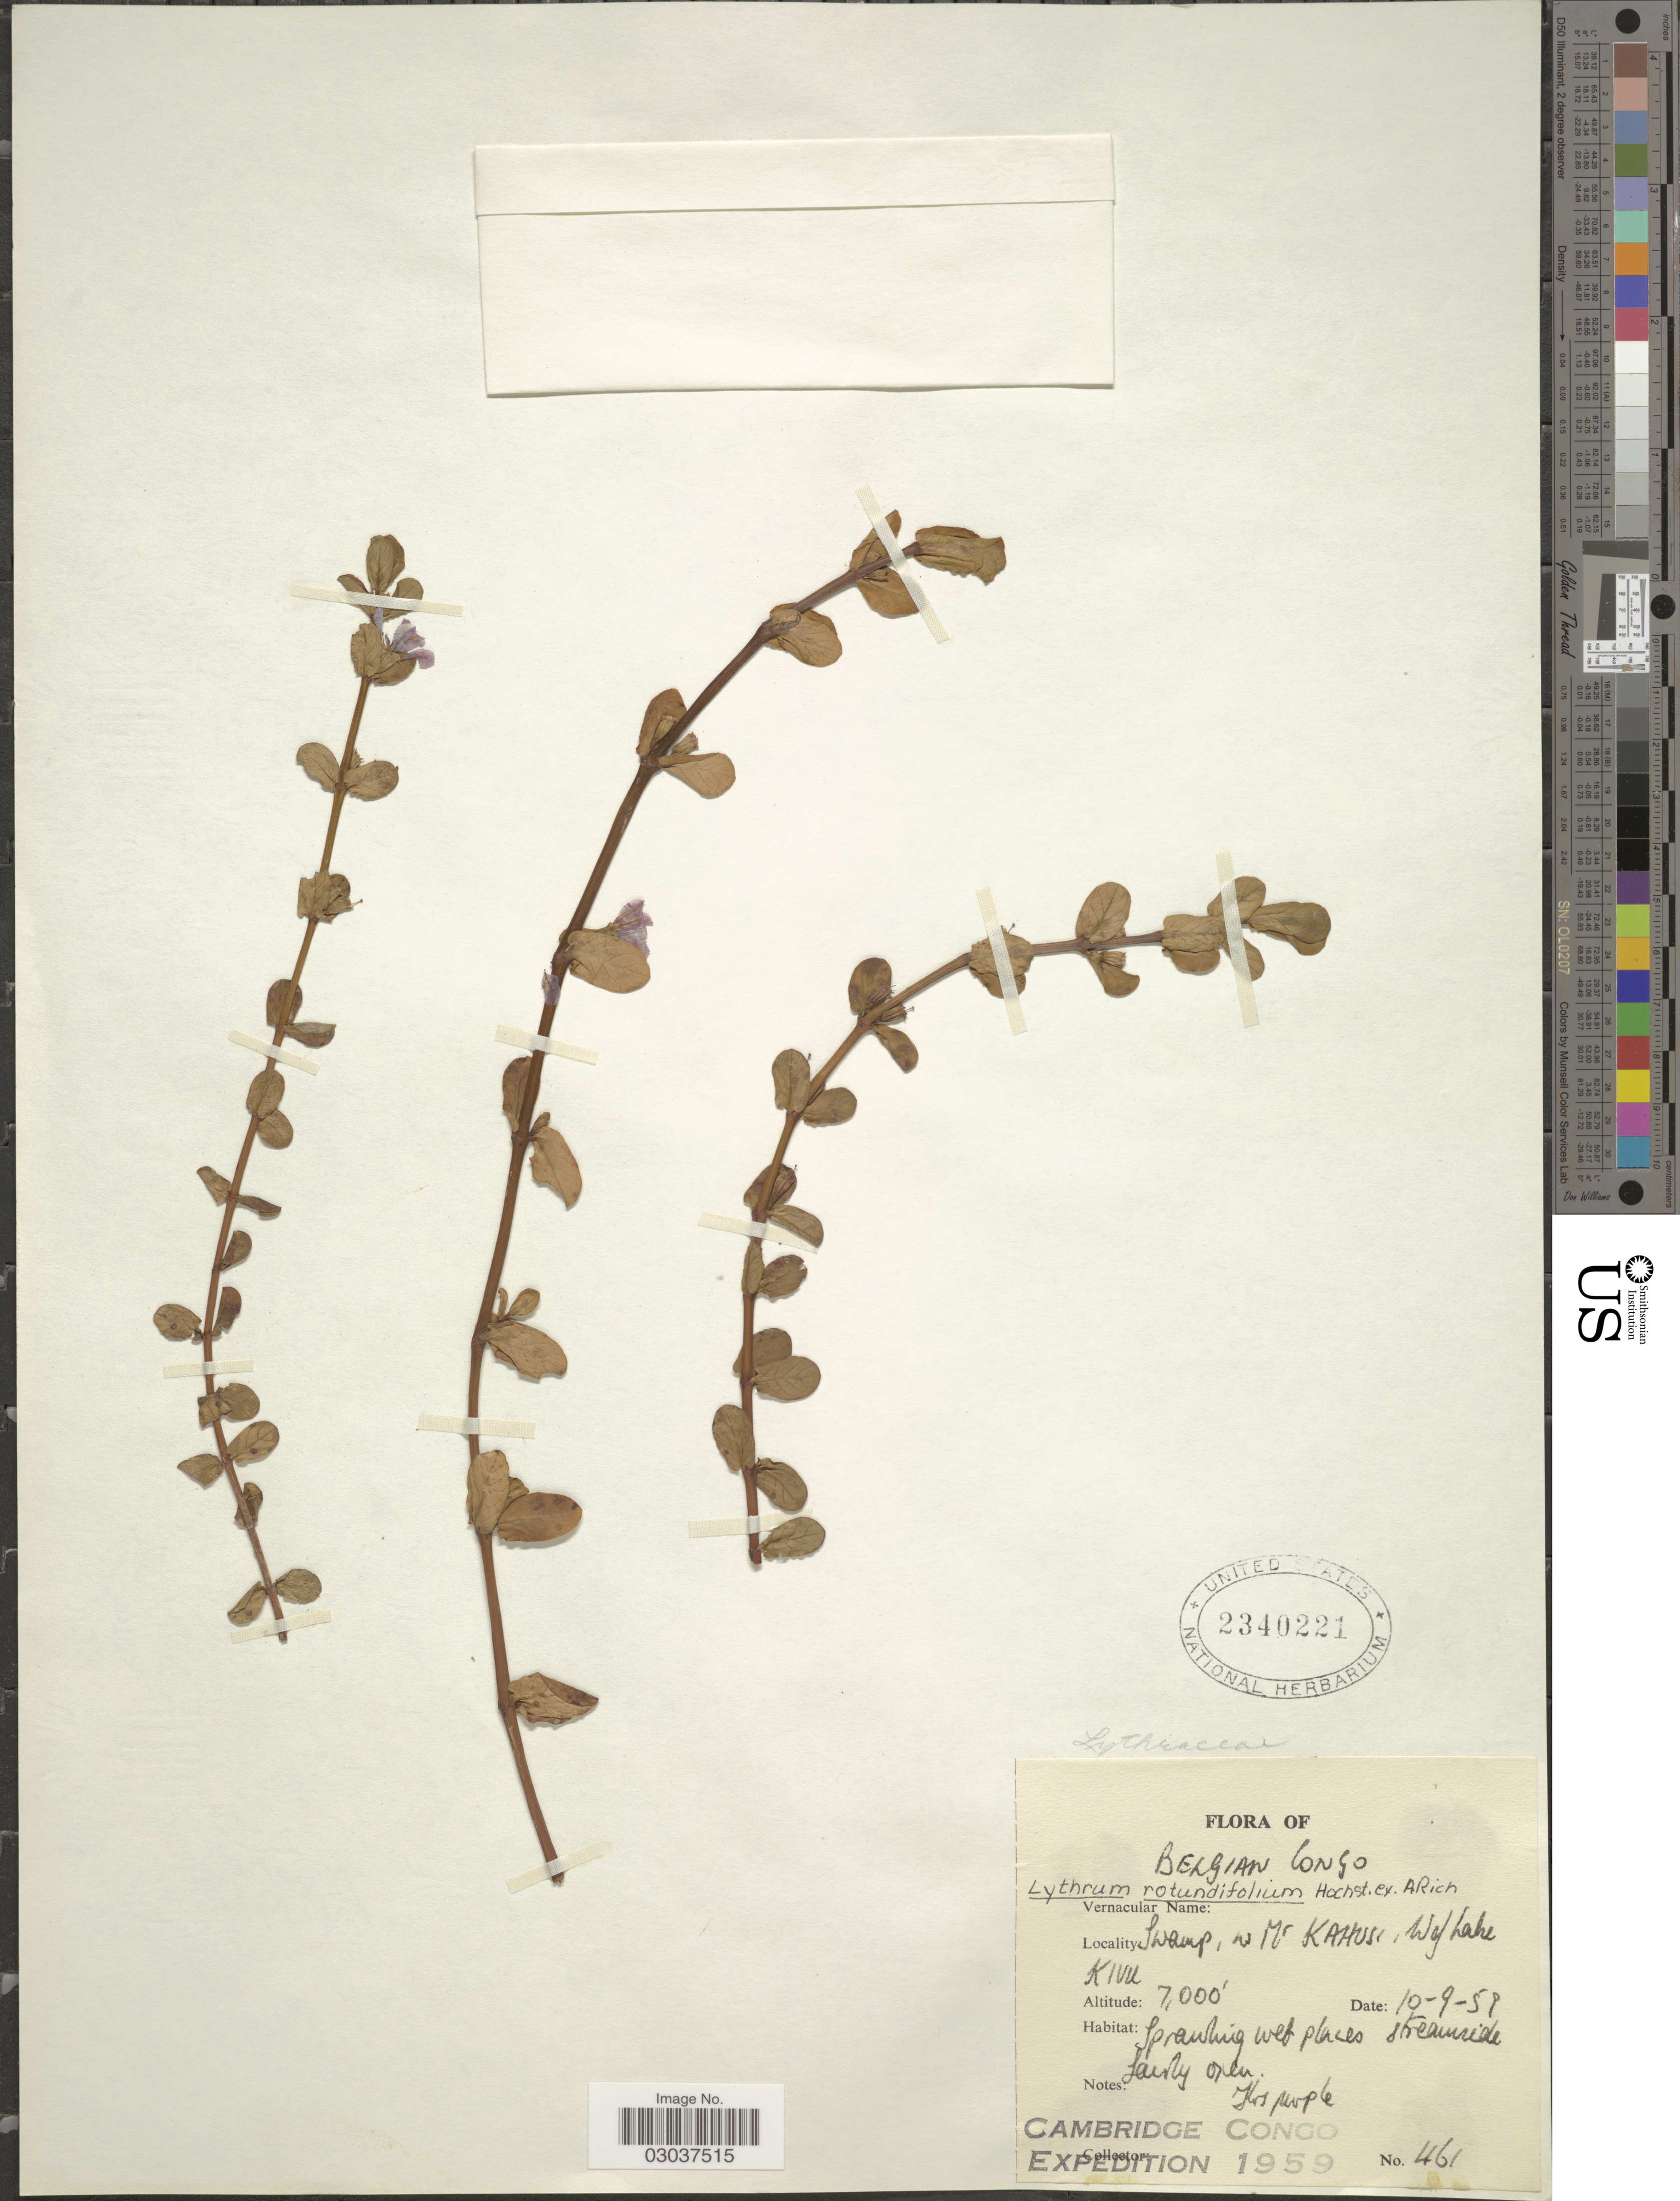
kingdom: Plantae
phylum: Tracheophyta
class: Magnoliopsida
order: Myrtales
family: Lythraceae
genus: Lythrum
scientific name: Lythrum rotundifolium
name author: Hochst. ex A. Rich.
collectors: Cambridge Congo Expedition 1959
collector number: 461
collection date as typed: Transcribed d/m/y: 10/9/59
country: Congo, Democratic Republic of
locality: Belgian Congo. Swamp, nr Mt Kahusi, W of Lake Kivu.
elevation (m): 2134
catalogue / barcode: US 2340221